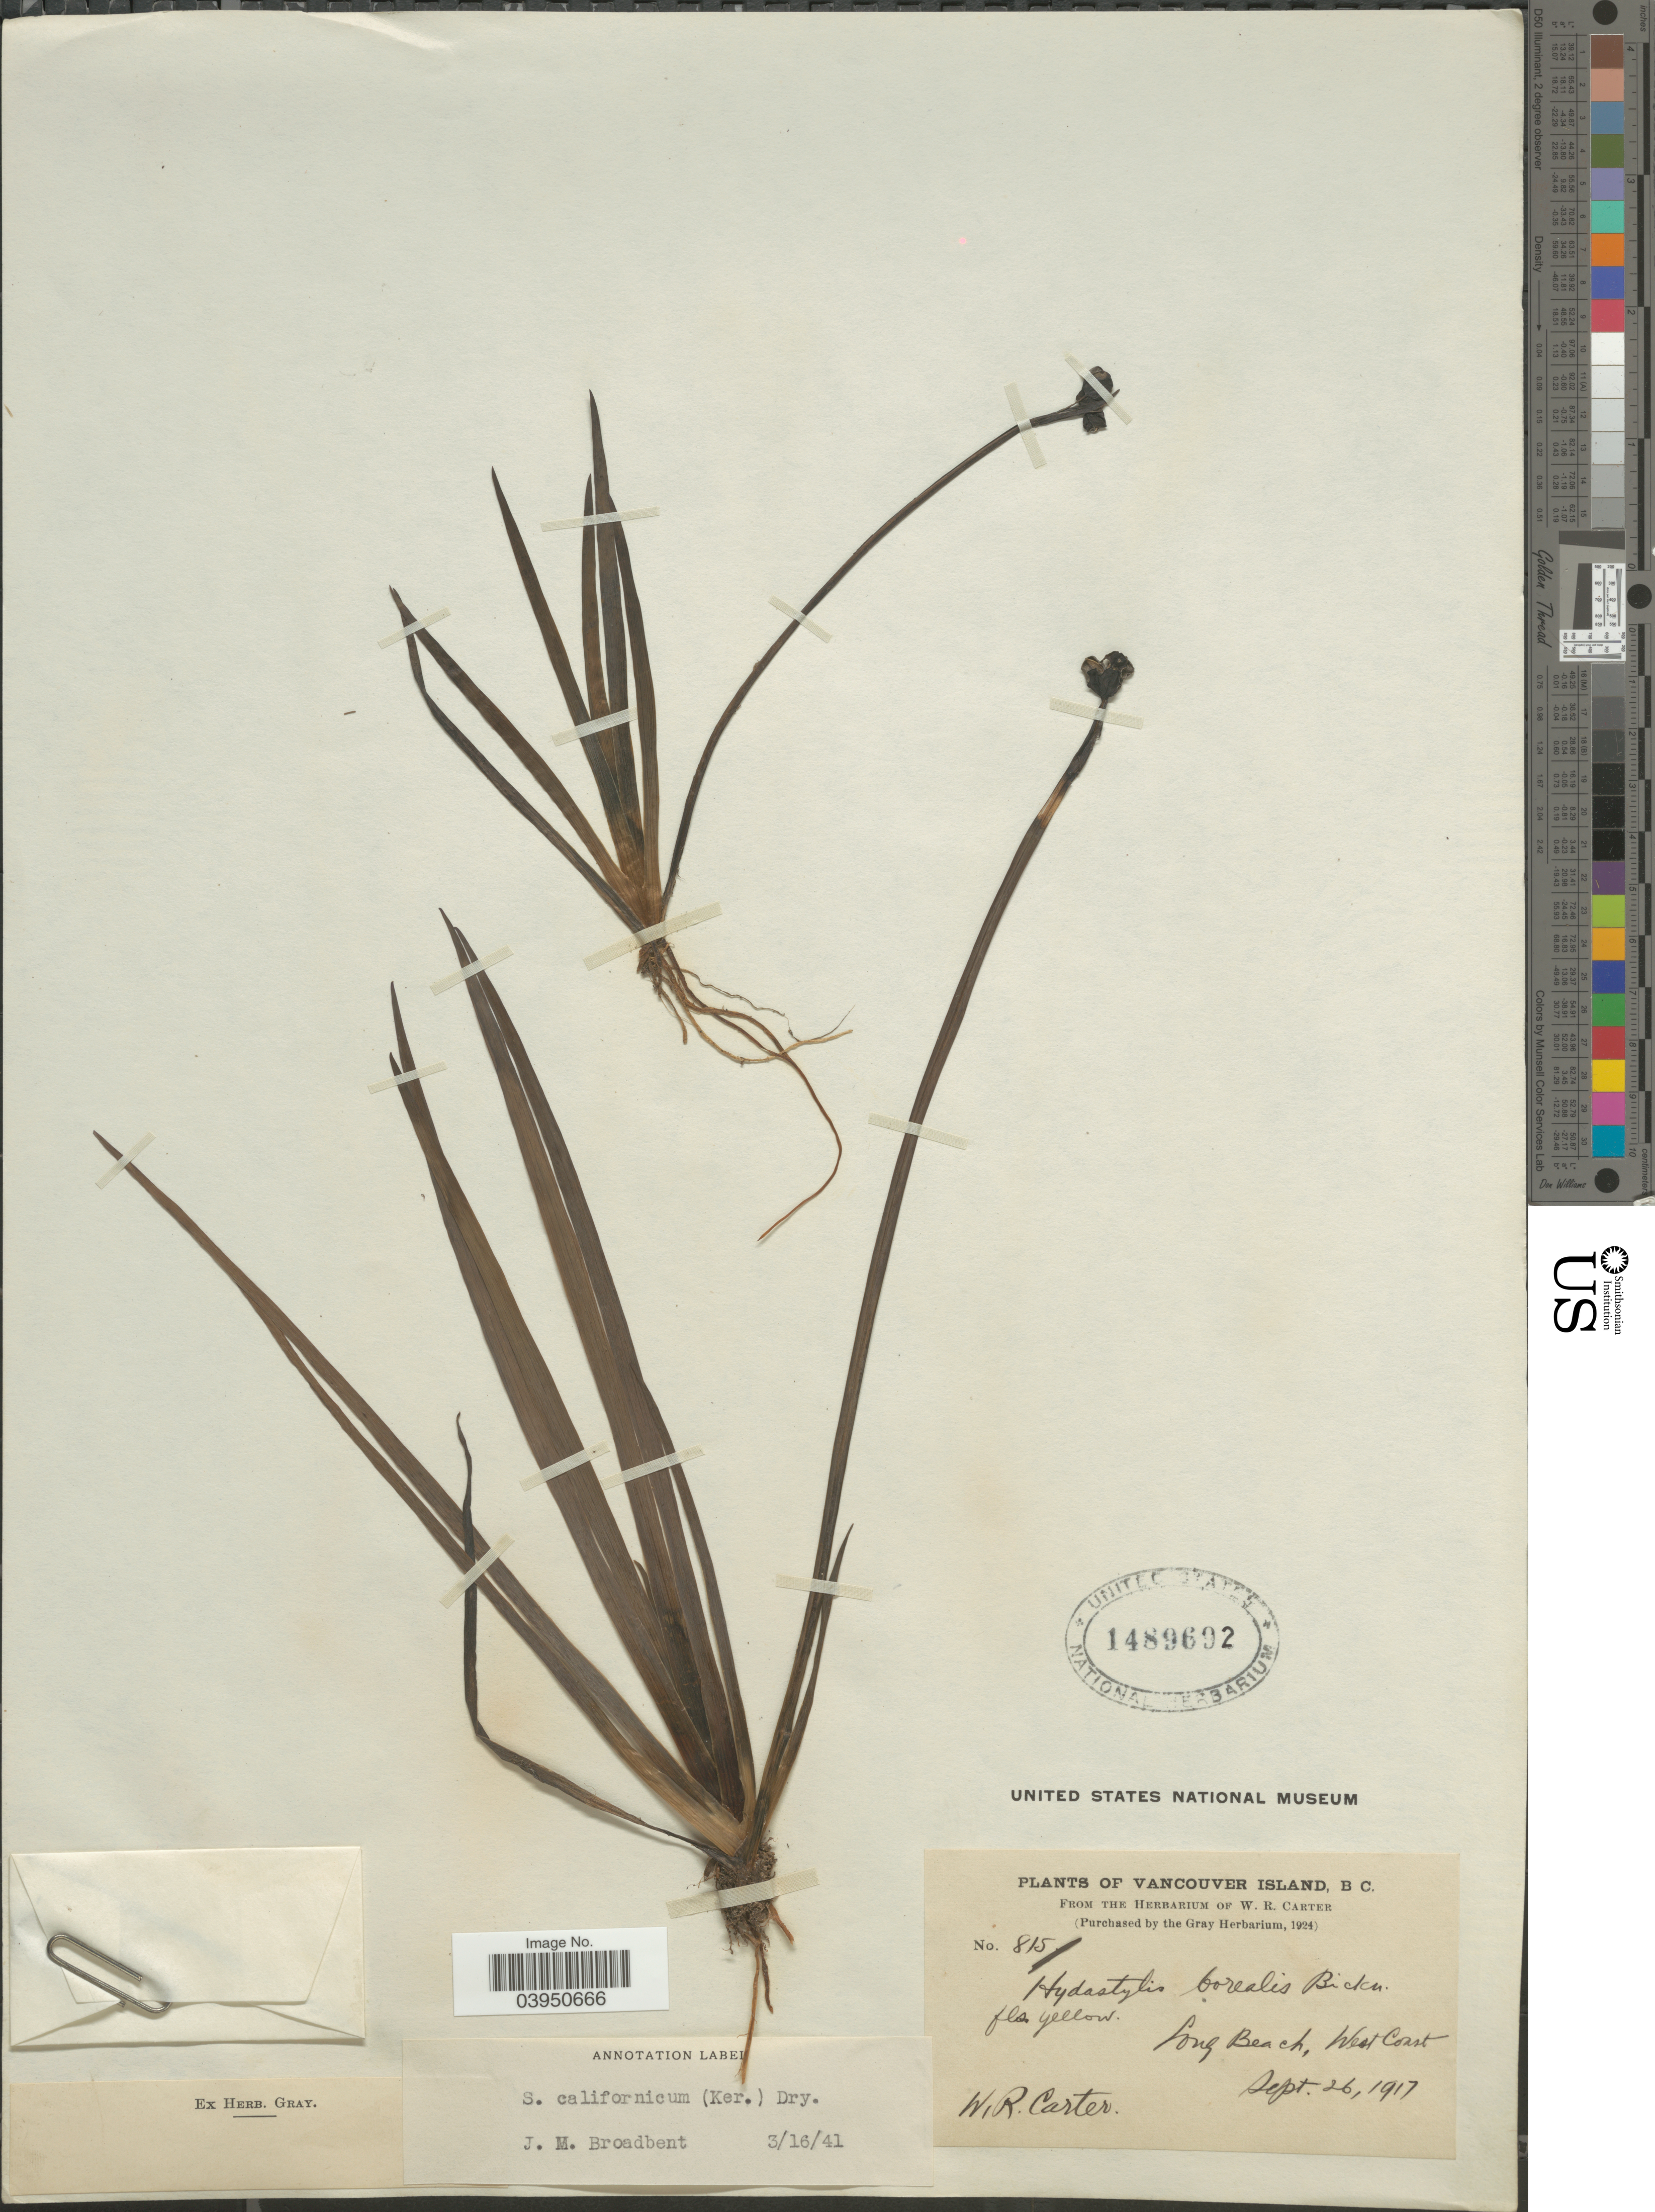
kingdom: Plantae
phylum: Tracheophyta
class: Liliopsida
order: Asparagales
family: Iridaceae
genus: Sisyrinchium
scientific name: Sisyrinchium californicum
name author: (Ker Gawl.) Dryand.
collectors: W. R. Carter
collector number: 815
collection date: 1917-09-26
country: Canada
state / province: British Columbia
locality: Vancouver Island. Long Beach, West Coast.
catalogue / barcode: US 1489692